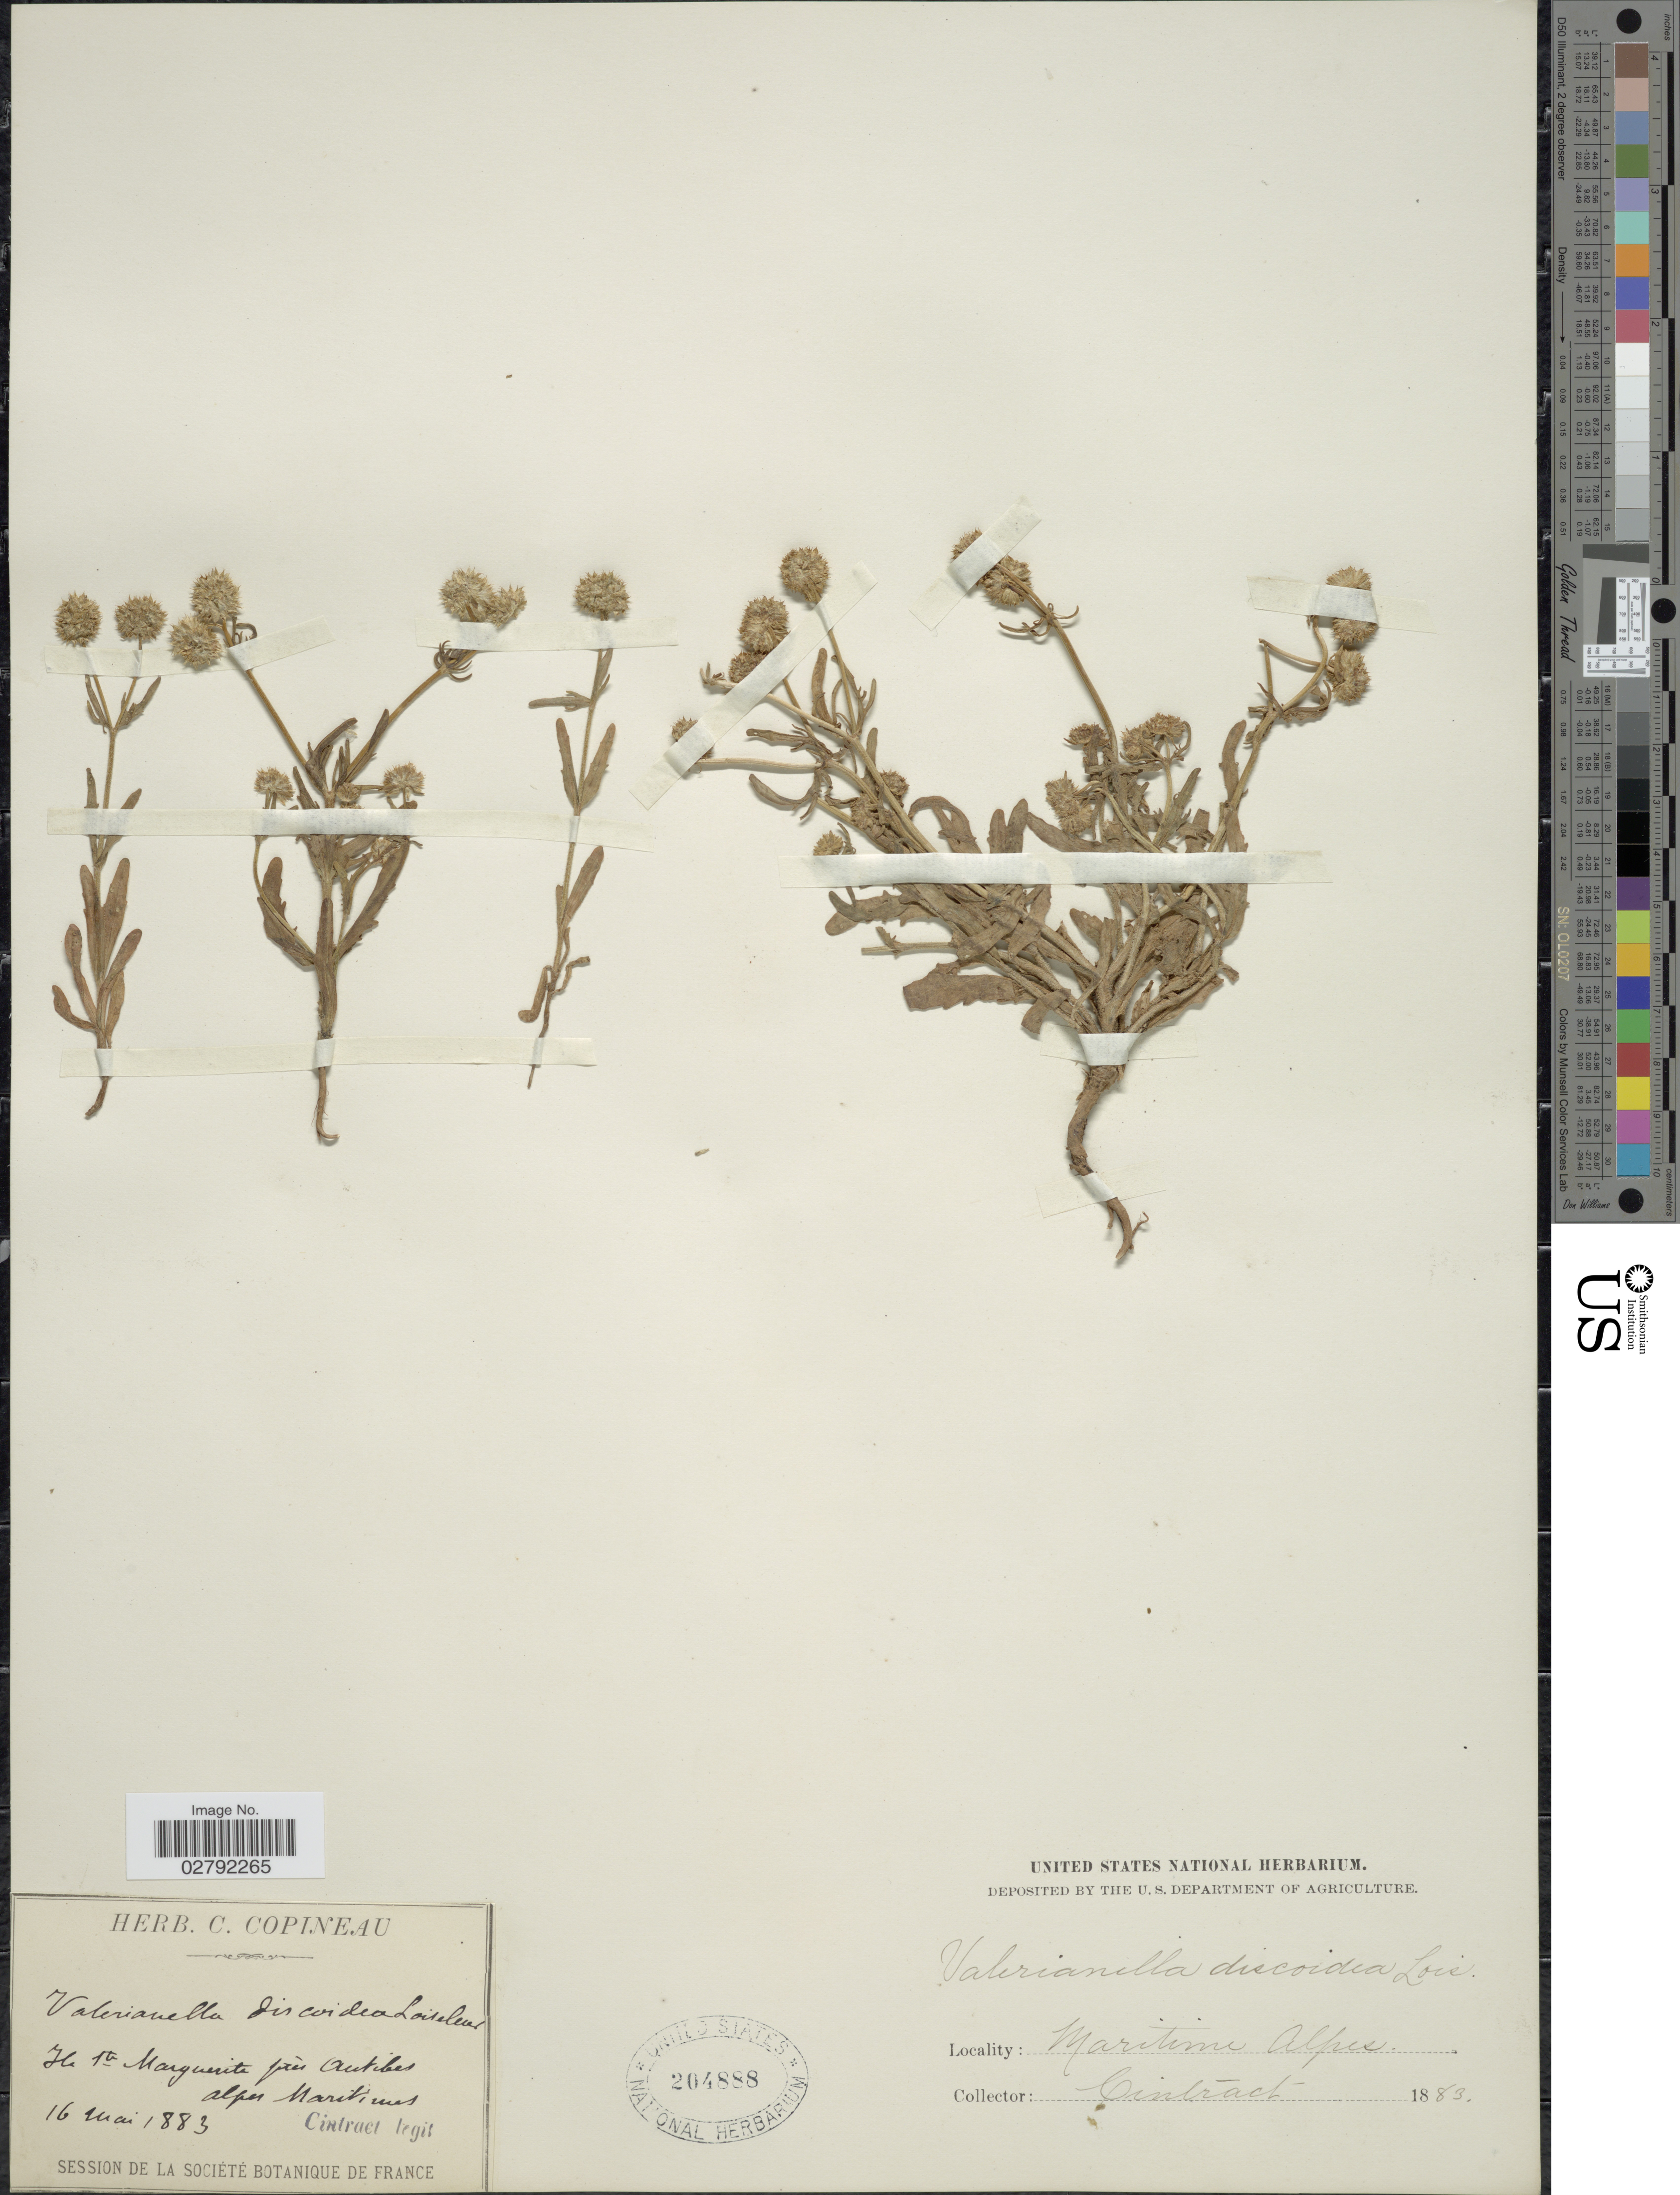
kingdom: Plantae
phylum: Tracheophyta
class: Magnoliopsida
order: Dipsacales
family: Caprifoliaceae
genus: Valerianella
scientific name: Valerianella discoidea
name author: (L.) Loisel.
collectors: Cintract, --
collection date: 1883-05-16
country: France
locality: Ile Ste Margueríte prés Antibes Alpes Maritimes.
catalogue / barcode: US 204888